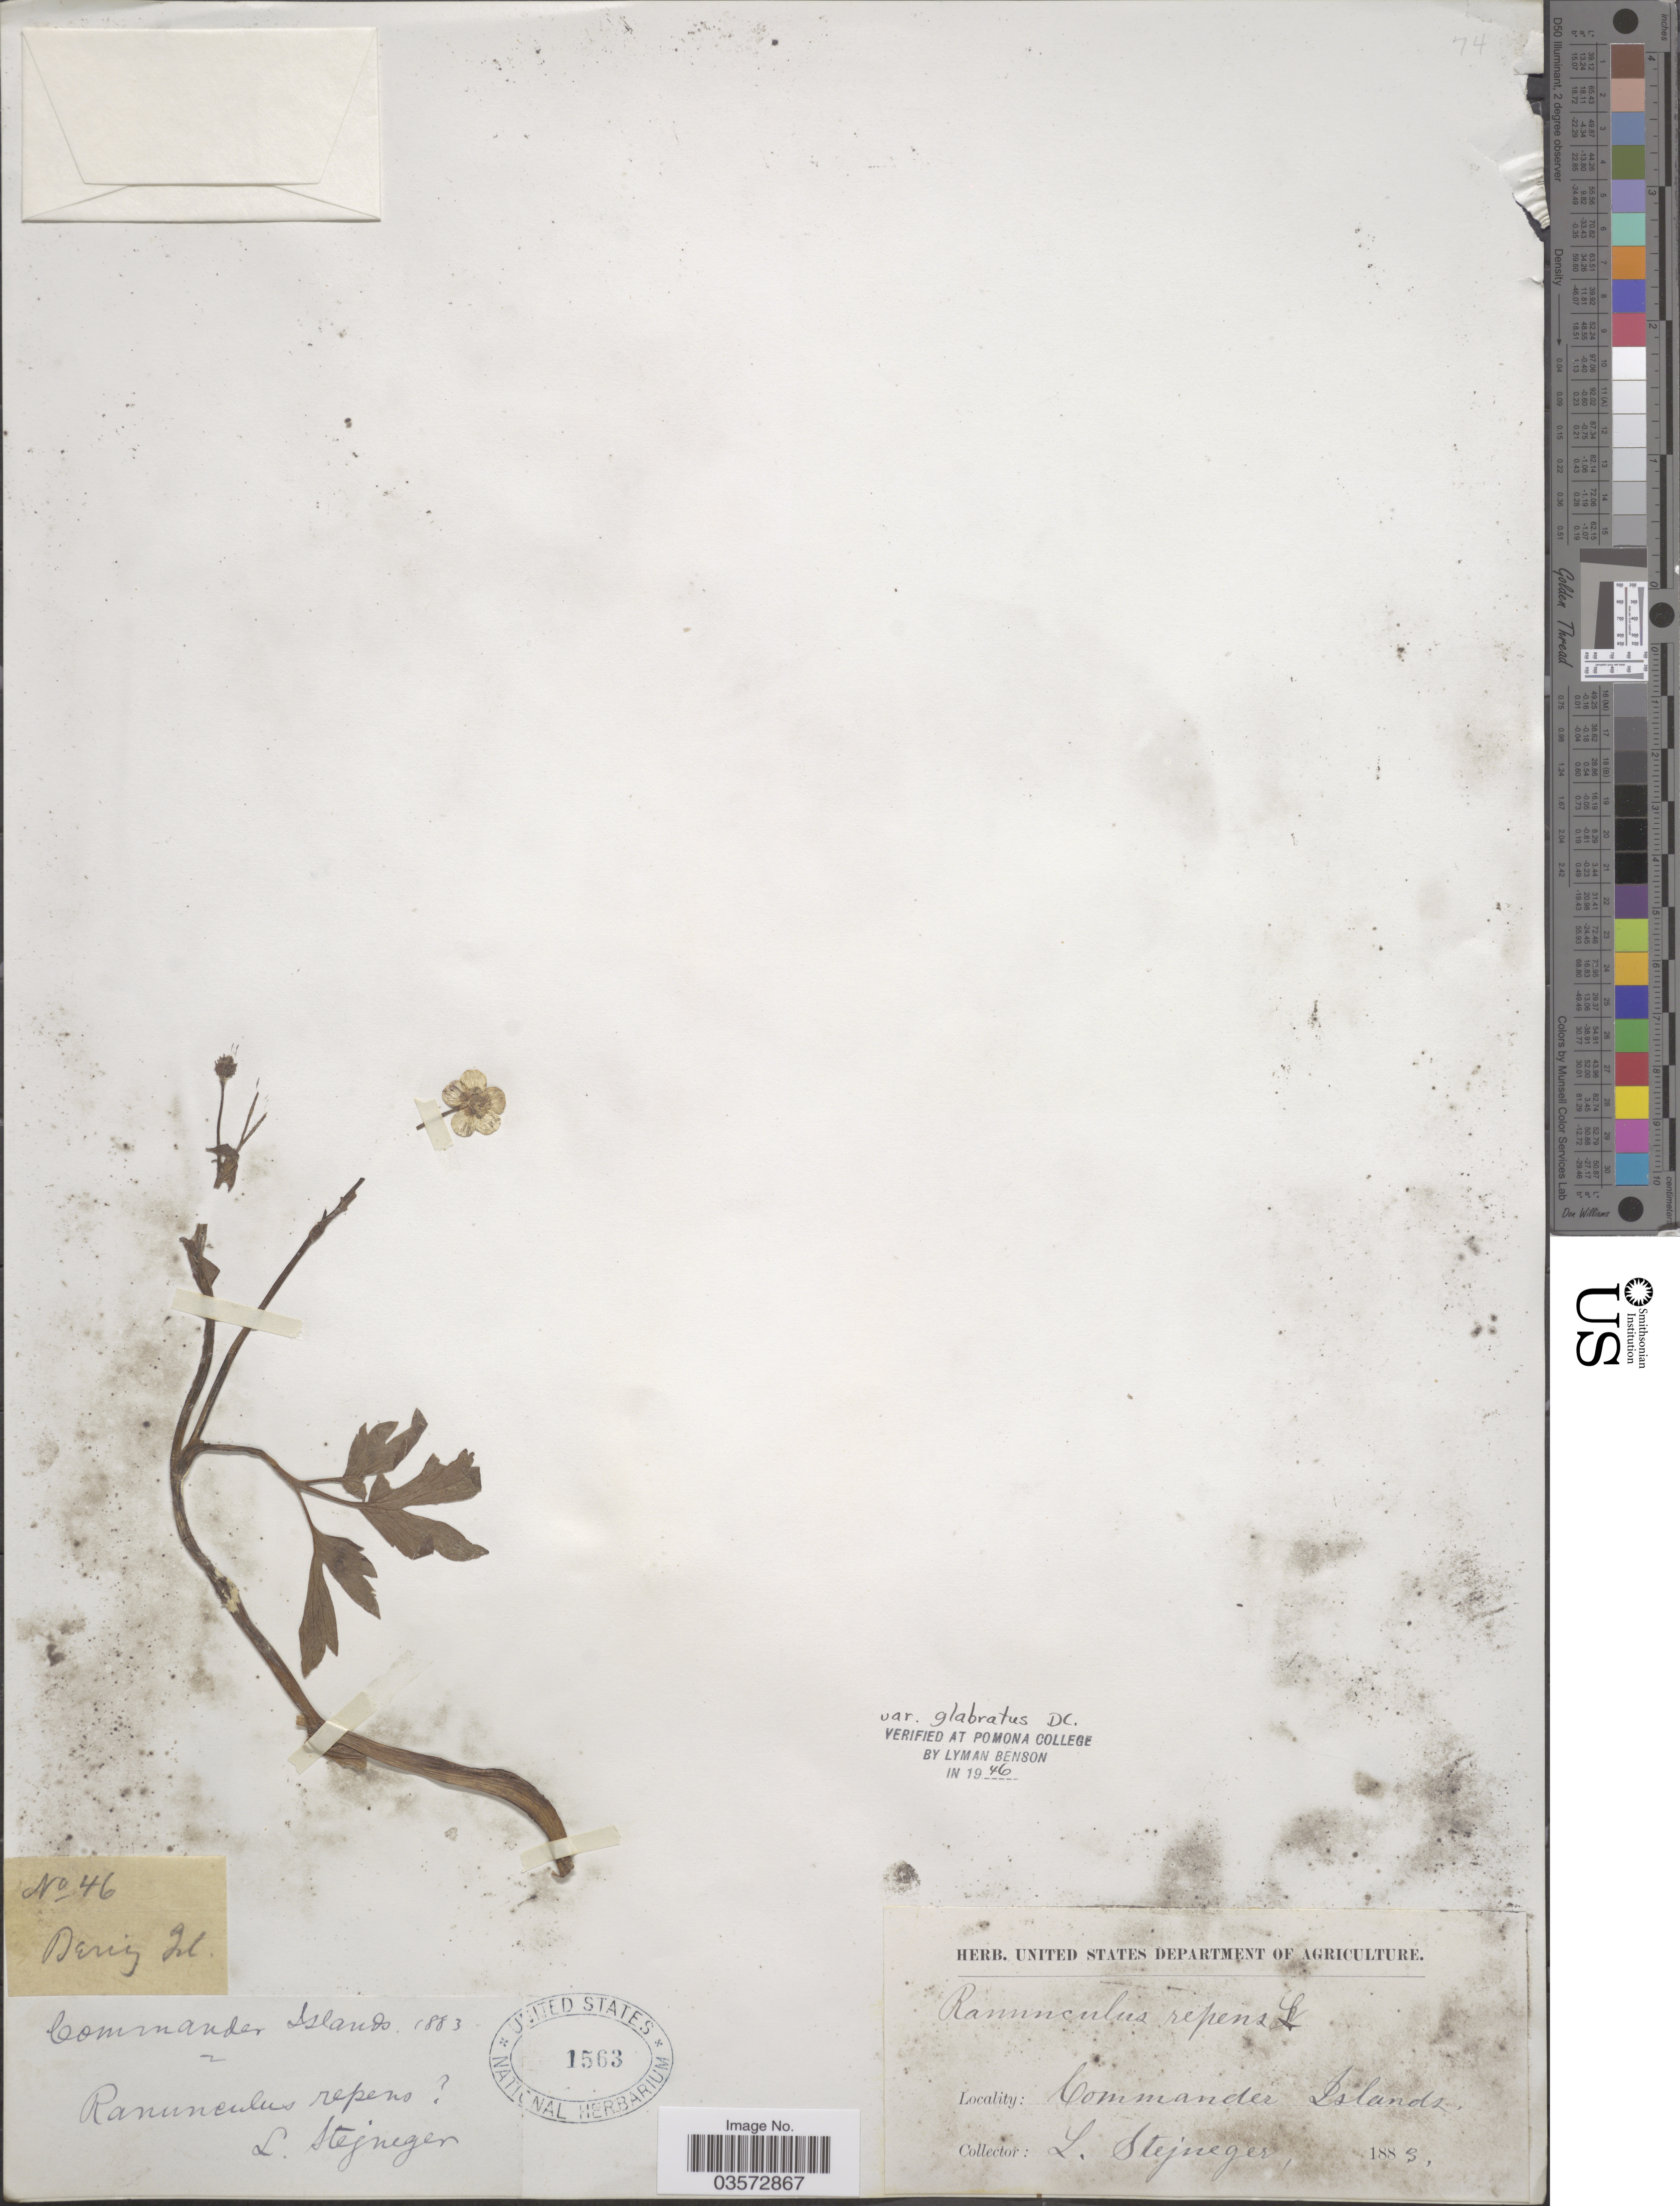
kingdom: Plantae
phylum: Tracheophyta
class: Magnoliopsida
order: Ranunculales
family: Ranunculaceae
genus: Ranunculus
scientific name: Ranunculus repens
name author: L.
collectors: L. Stejneger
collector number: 46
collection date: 1883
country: Russian Federation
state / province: Kamchatka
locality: Bering Isl. Commander Islands.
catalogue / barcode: US 1563